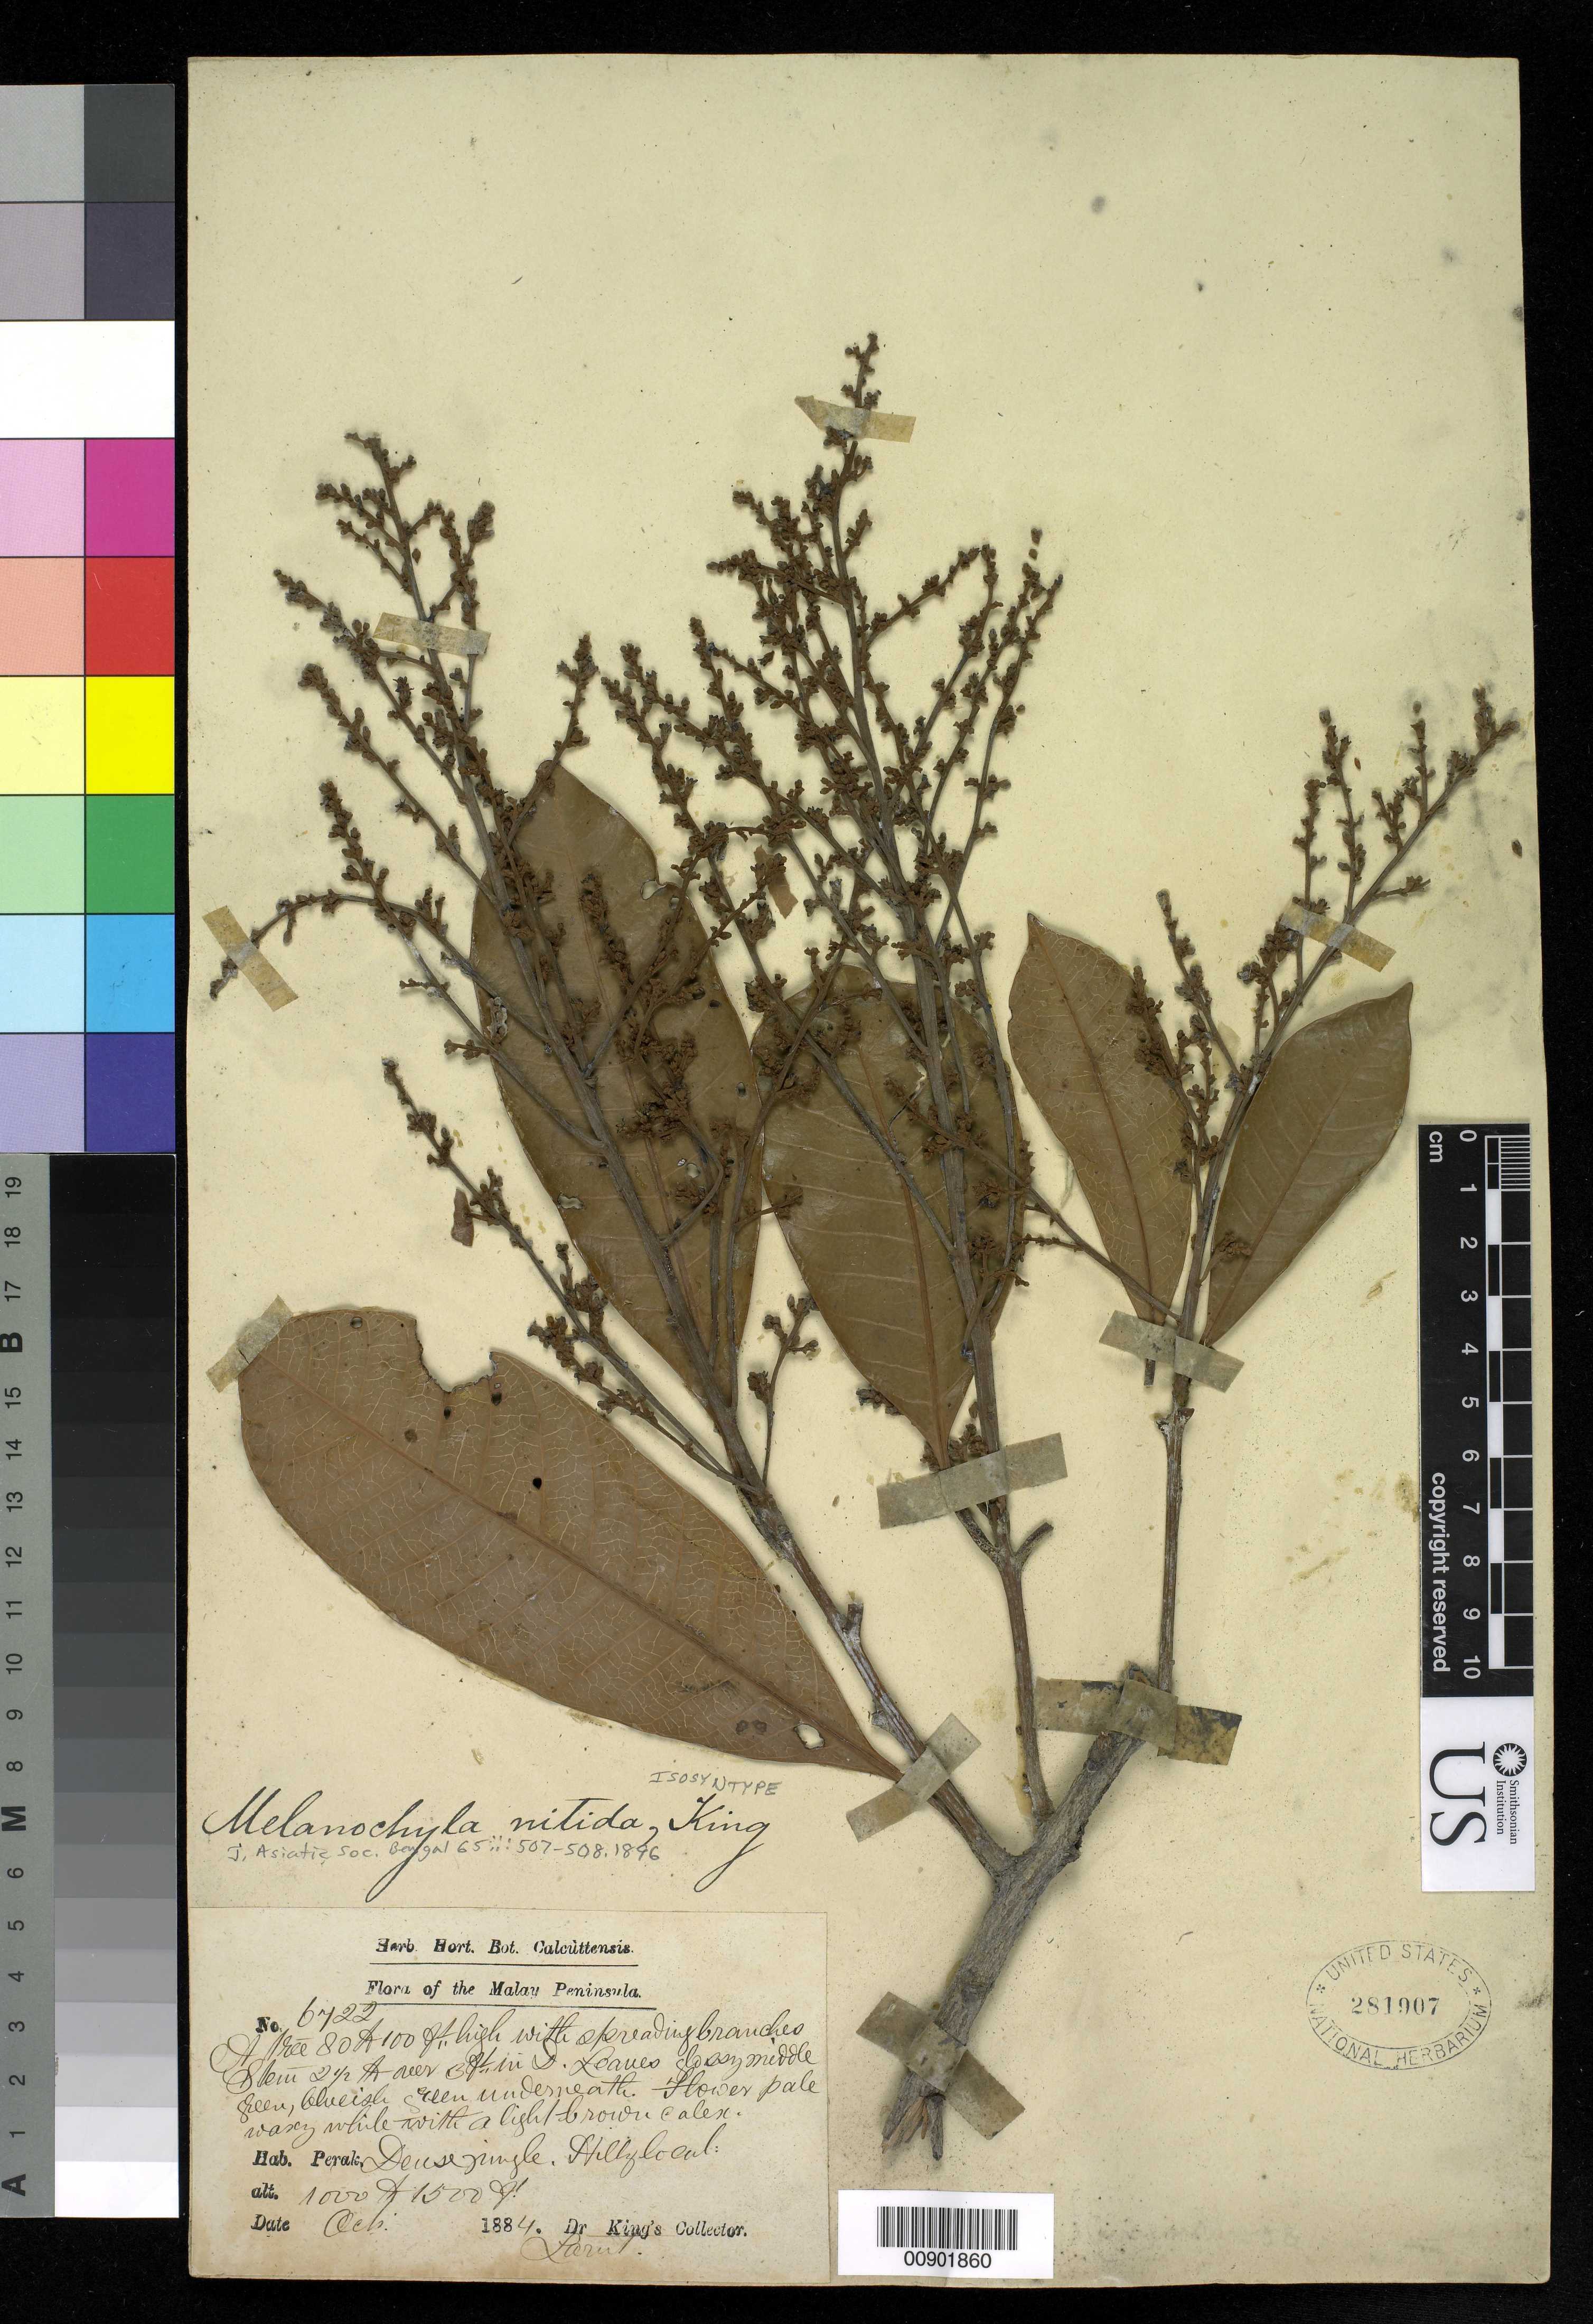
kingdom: Plantae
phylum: Tracheophyta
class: Magnoliopsida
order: Sapindales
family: Anacardiaceae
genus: Melanochyla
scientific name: Melanochyla nitida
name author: King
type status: Isosyntype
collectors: Dr. King's collector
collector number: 6722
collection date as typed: Oct 1884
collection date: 1884-10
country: Malaysia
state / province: Perak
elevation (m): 305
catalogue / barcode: US 281907